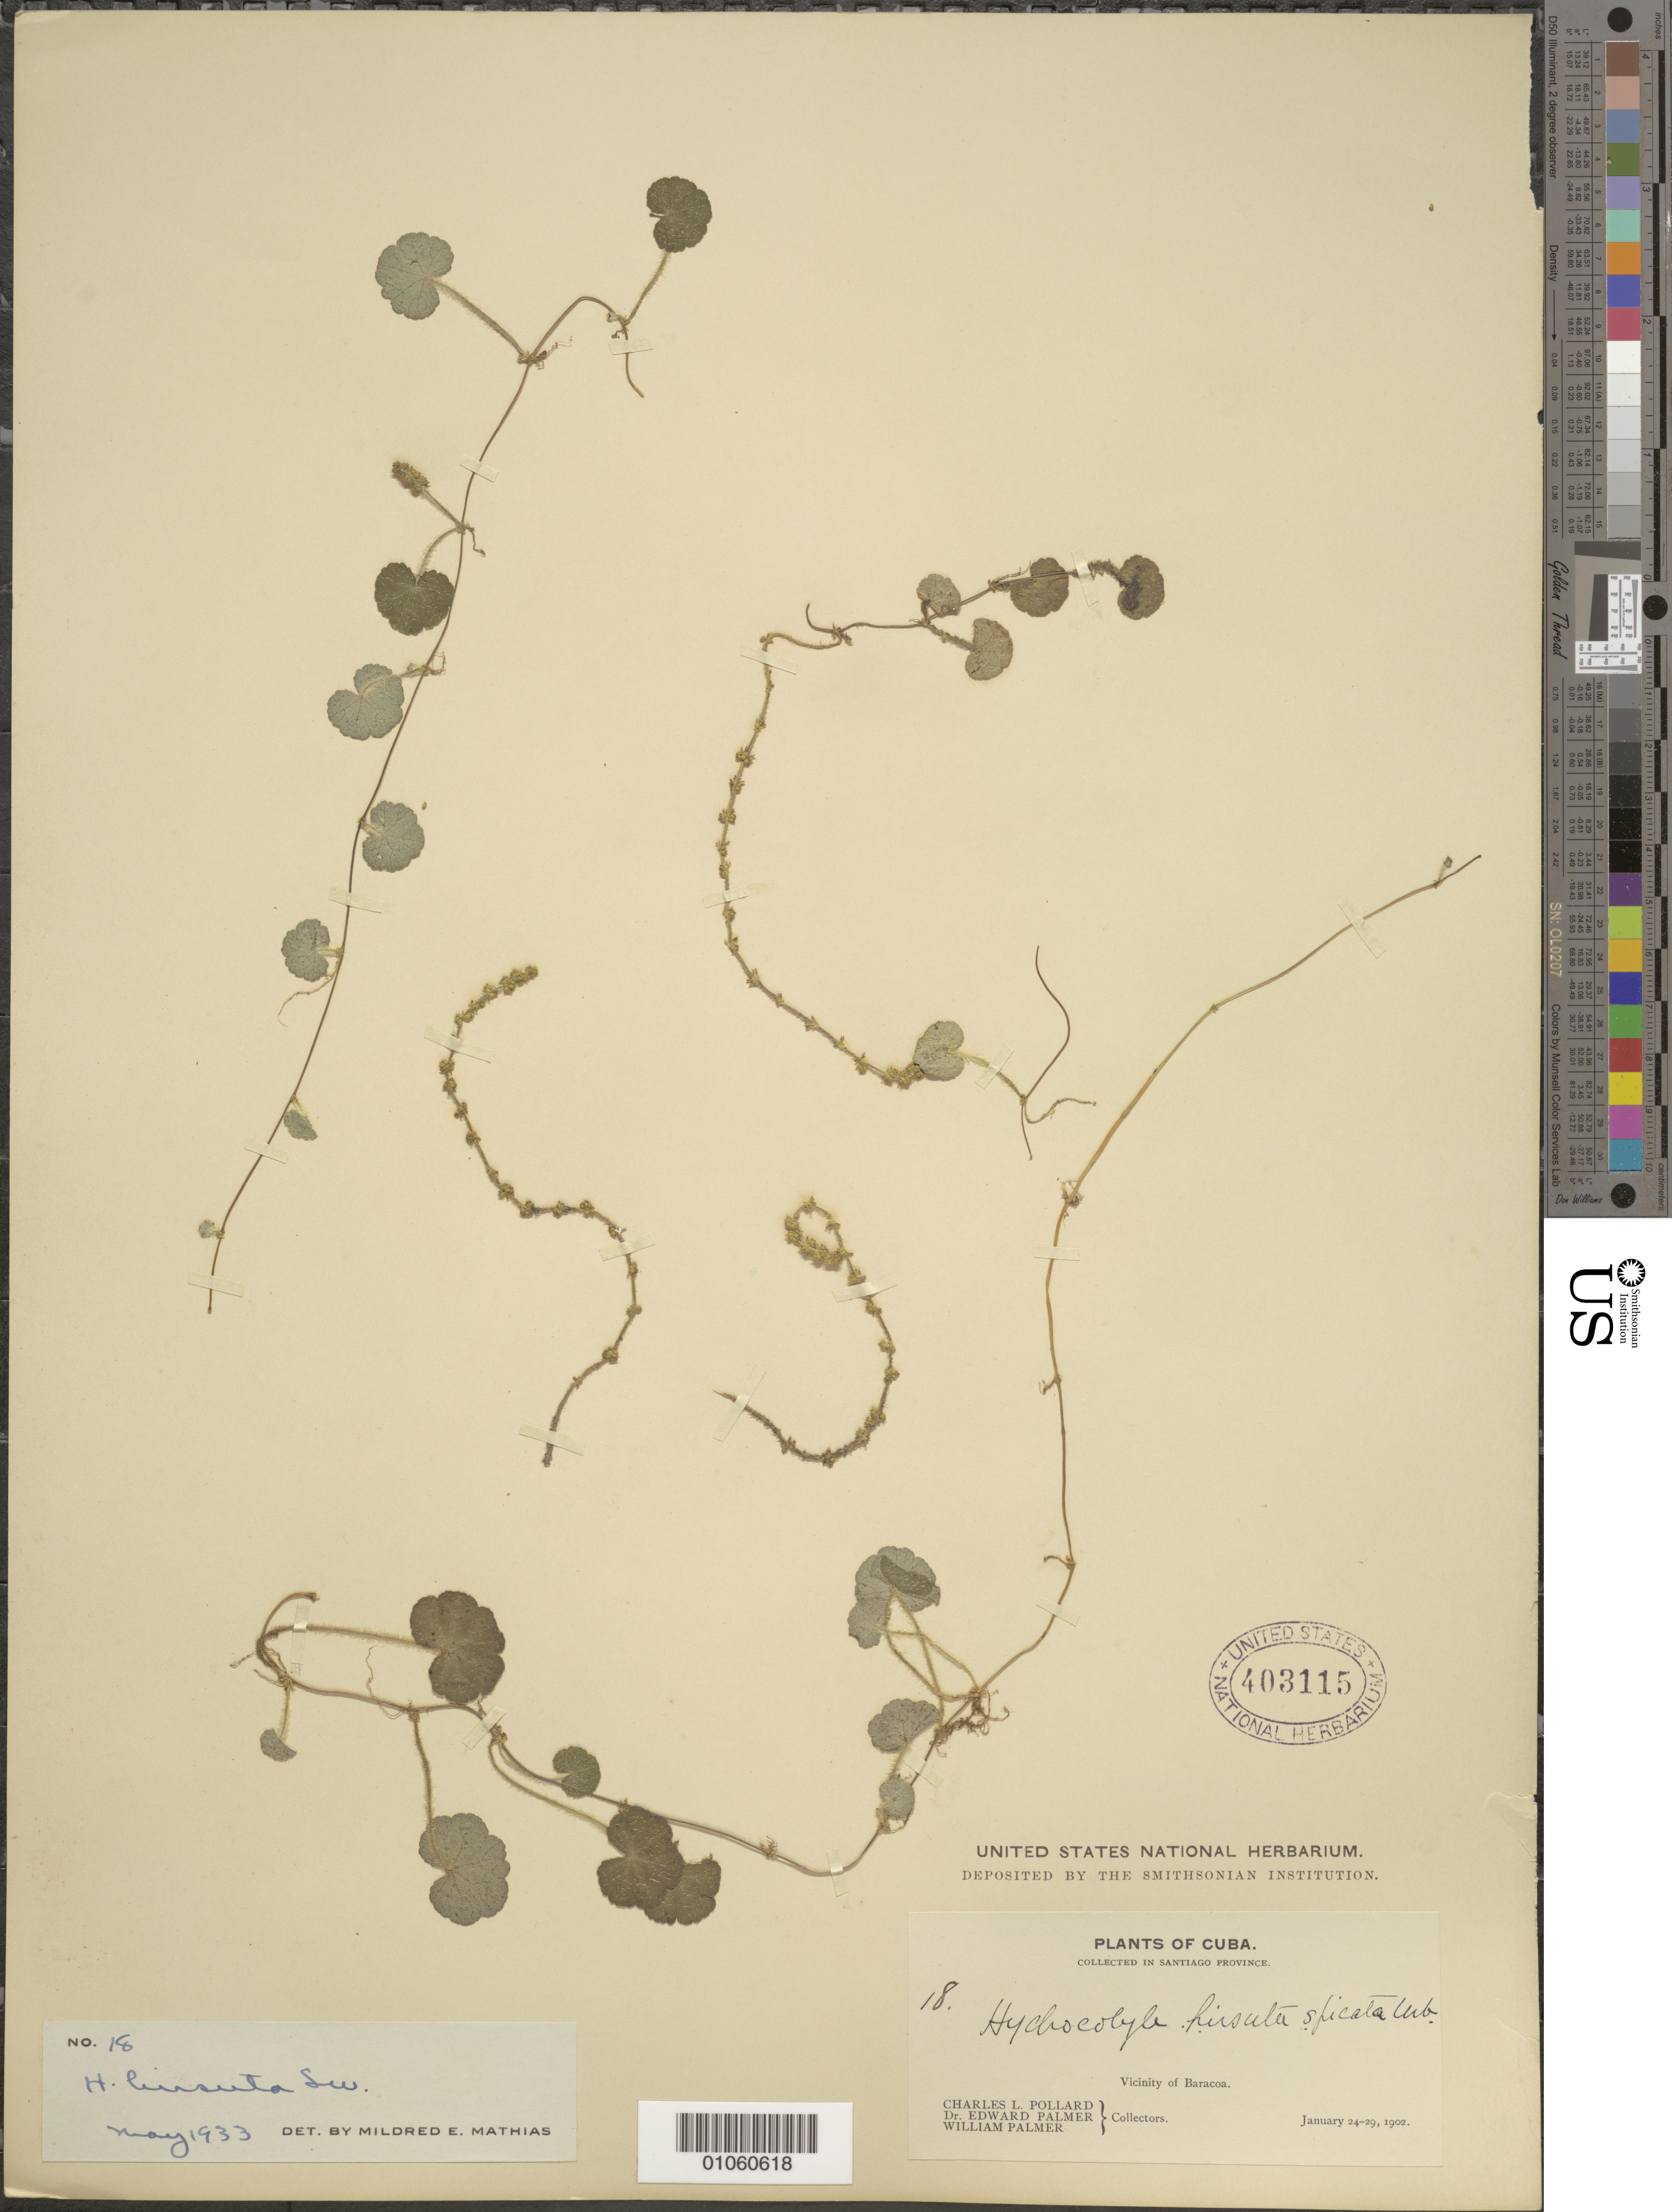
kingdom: Plantae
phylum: Tracheophyta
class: Magnoliopsida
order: Apiales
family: Araliaceae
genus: Hydrocotyle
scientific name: Hydrocotyle hirsuta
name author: Sw.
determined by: Mathias, M. E.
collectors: C. L. Pollard, E. Palmer & W. Palmer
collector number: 18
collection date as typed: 24 Jan 1902 to 29 Jan 1902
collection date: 1902-01-24/1902-01-29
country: Cuba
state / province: Santiago de Cuba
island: Cuba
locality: Baracoa vicinity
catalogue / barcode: US 403115